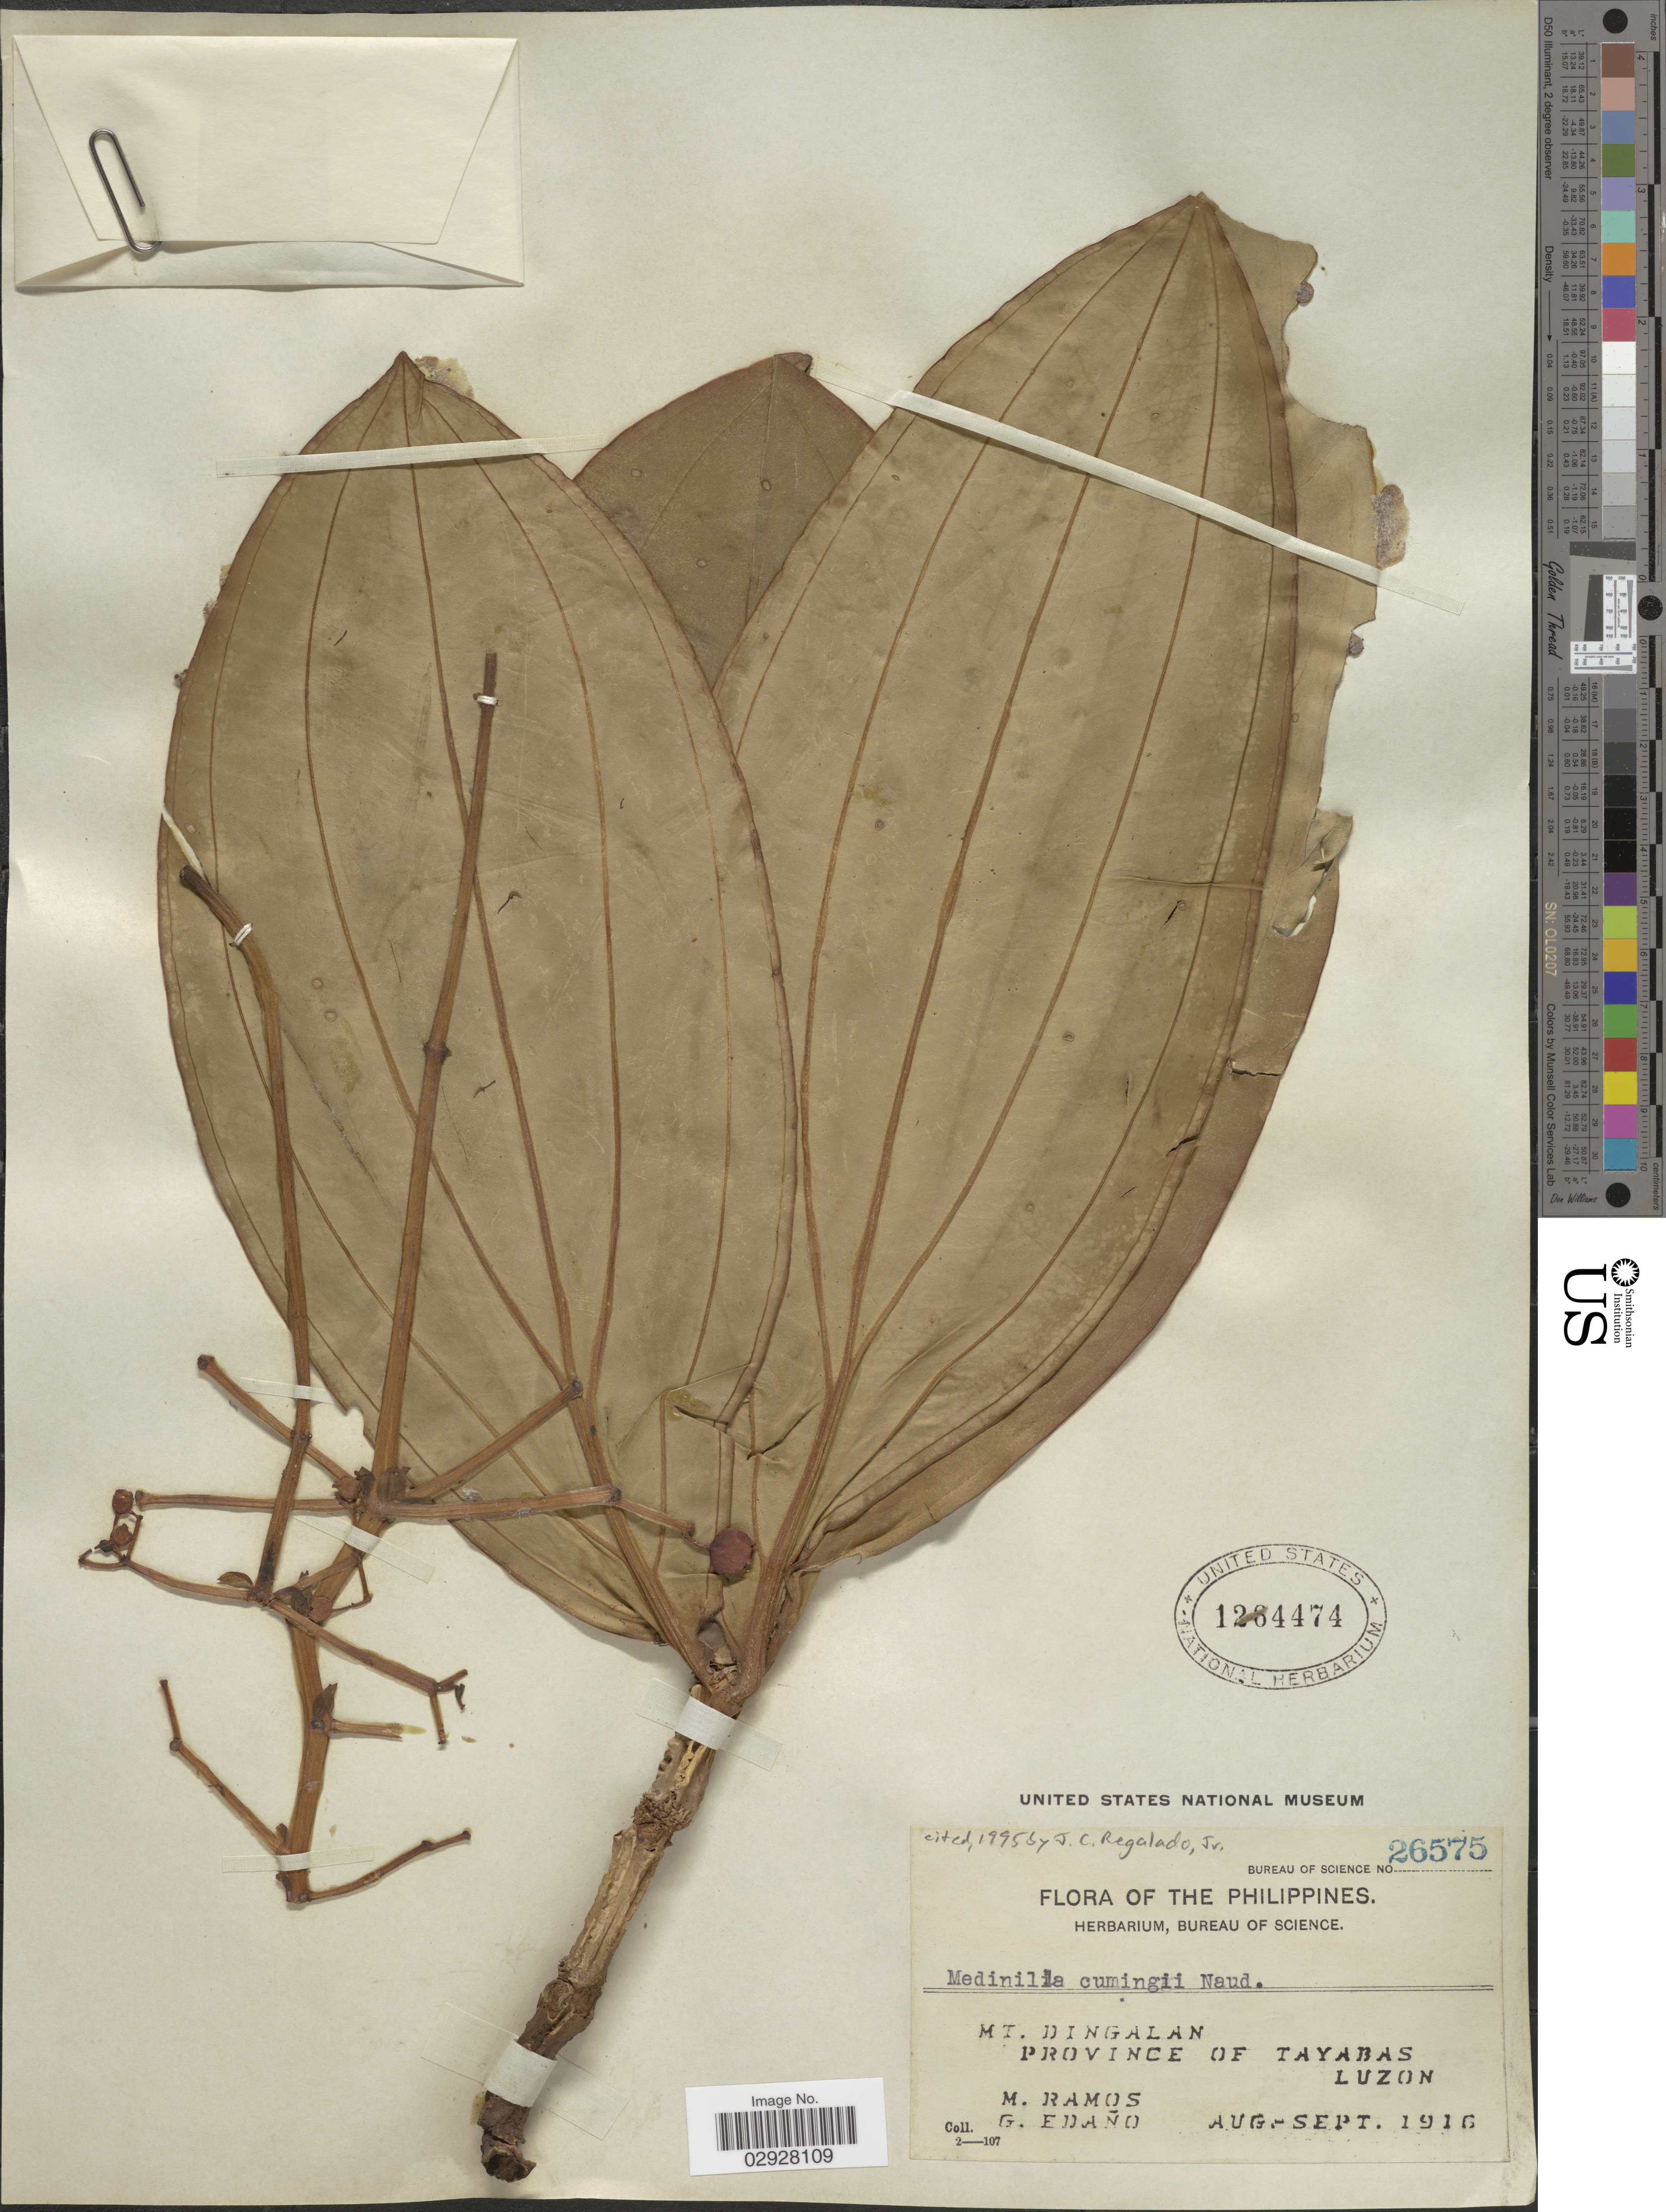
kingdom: Plantae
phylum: Tracheophyta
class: Magnoliopsida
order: Myrtales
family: Melastomataceae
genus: Medinilla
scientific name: Medinilla cummingii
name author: Naudin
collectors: M. Ramos & G. Edaño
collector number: Bureau of Science 26575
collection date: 1916-08/1916-09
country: Philippines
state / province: Calabarzon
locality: Mt. Dingalan, Province of Tayabas, Luzon.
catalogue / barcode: US 1264474